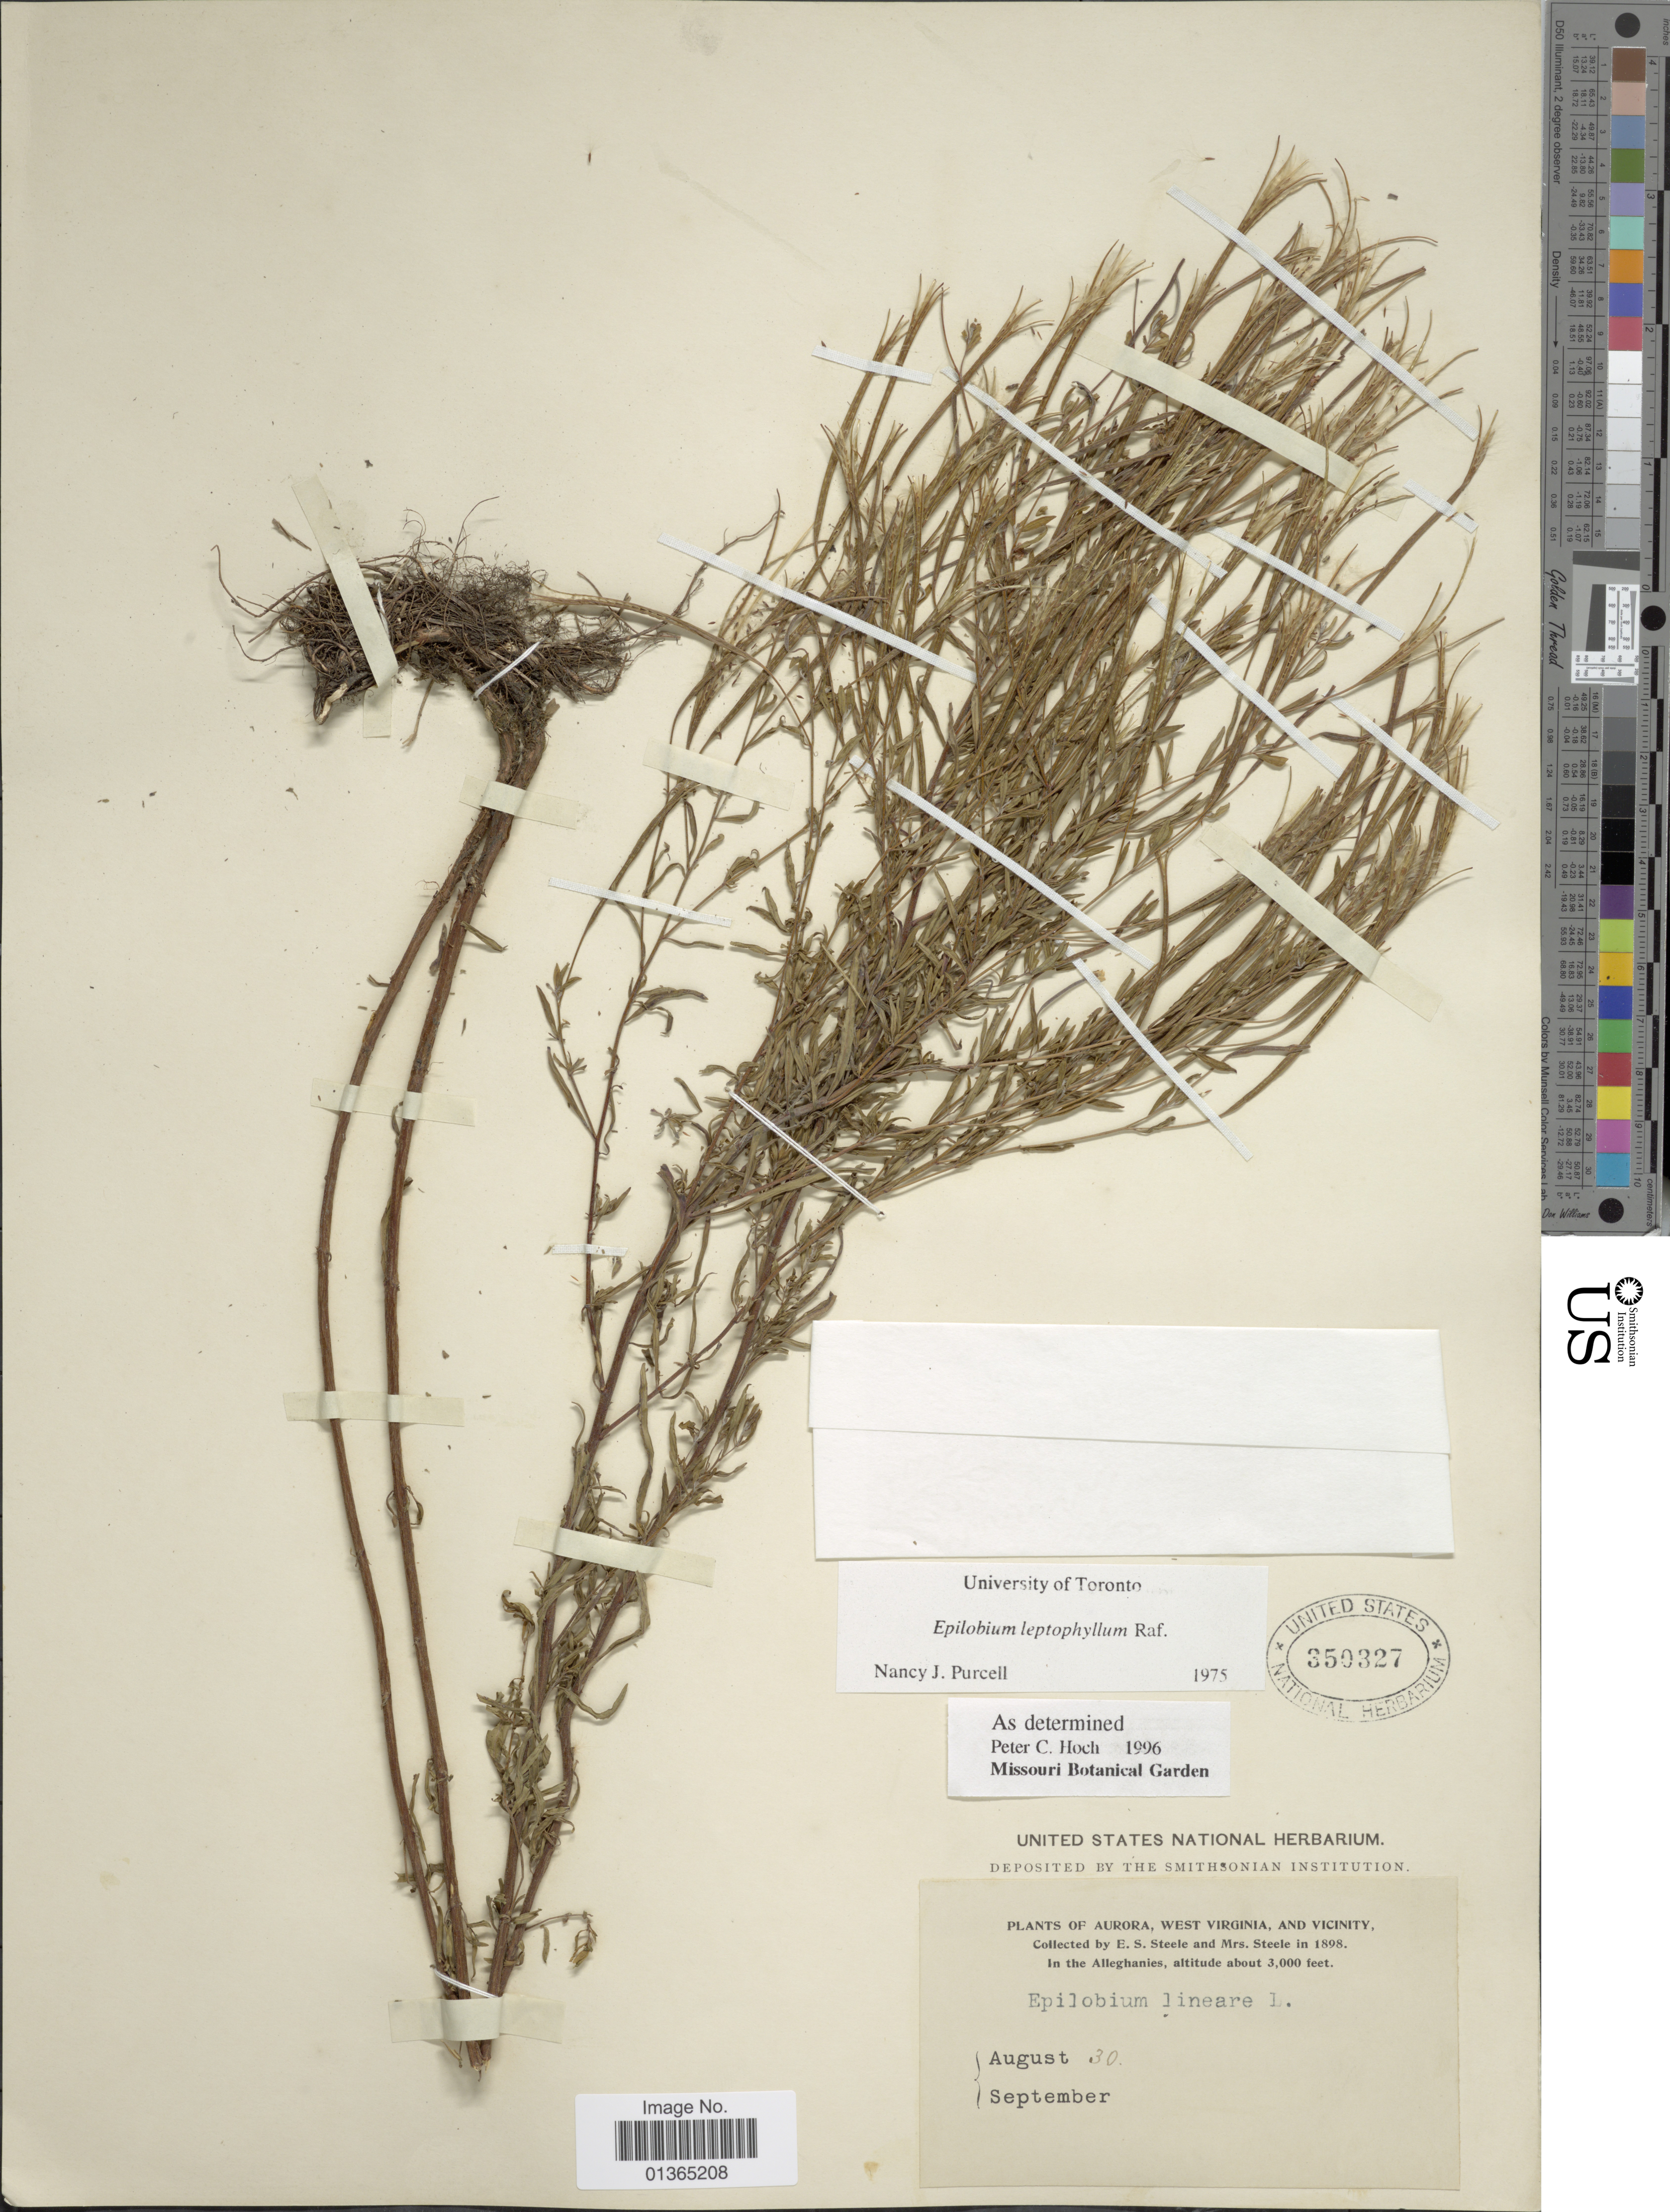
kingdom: Plantae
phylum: Tracheophyta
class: Magnoliopsida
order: Myrtales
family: Onagraceae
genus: Epilobium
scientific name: Epilobium leptophyllum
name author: Raf.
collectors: E. Steele & Mrs. E. S. Steele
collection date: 1898-08-30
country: United States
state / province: West Virginia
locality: Aurora and vicinity. In the Alleghanies.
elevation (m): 914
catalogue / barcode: US 350327